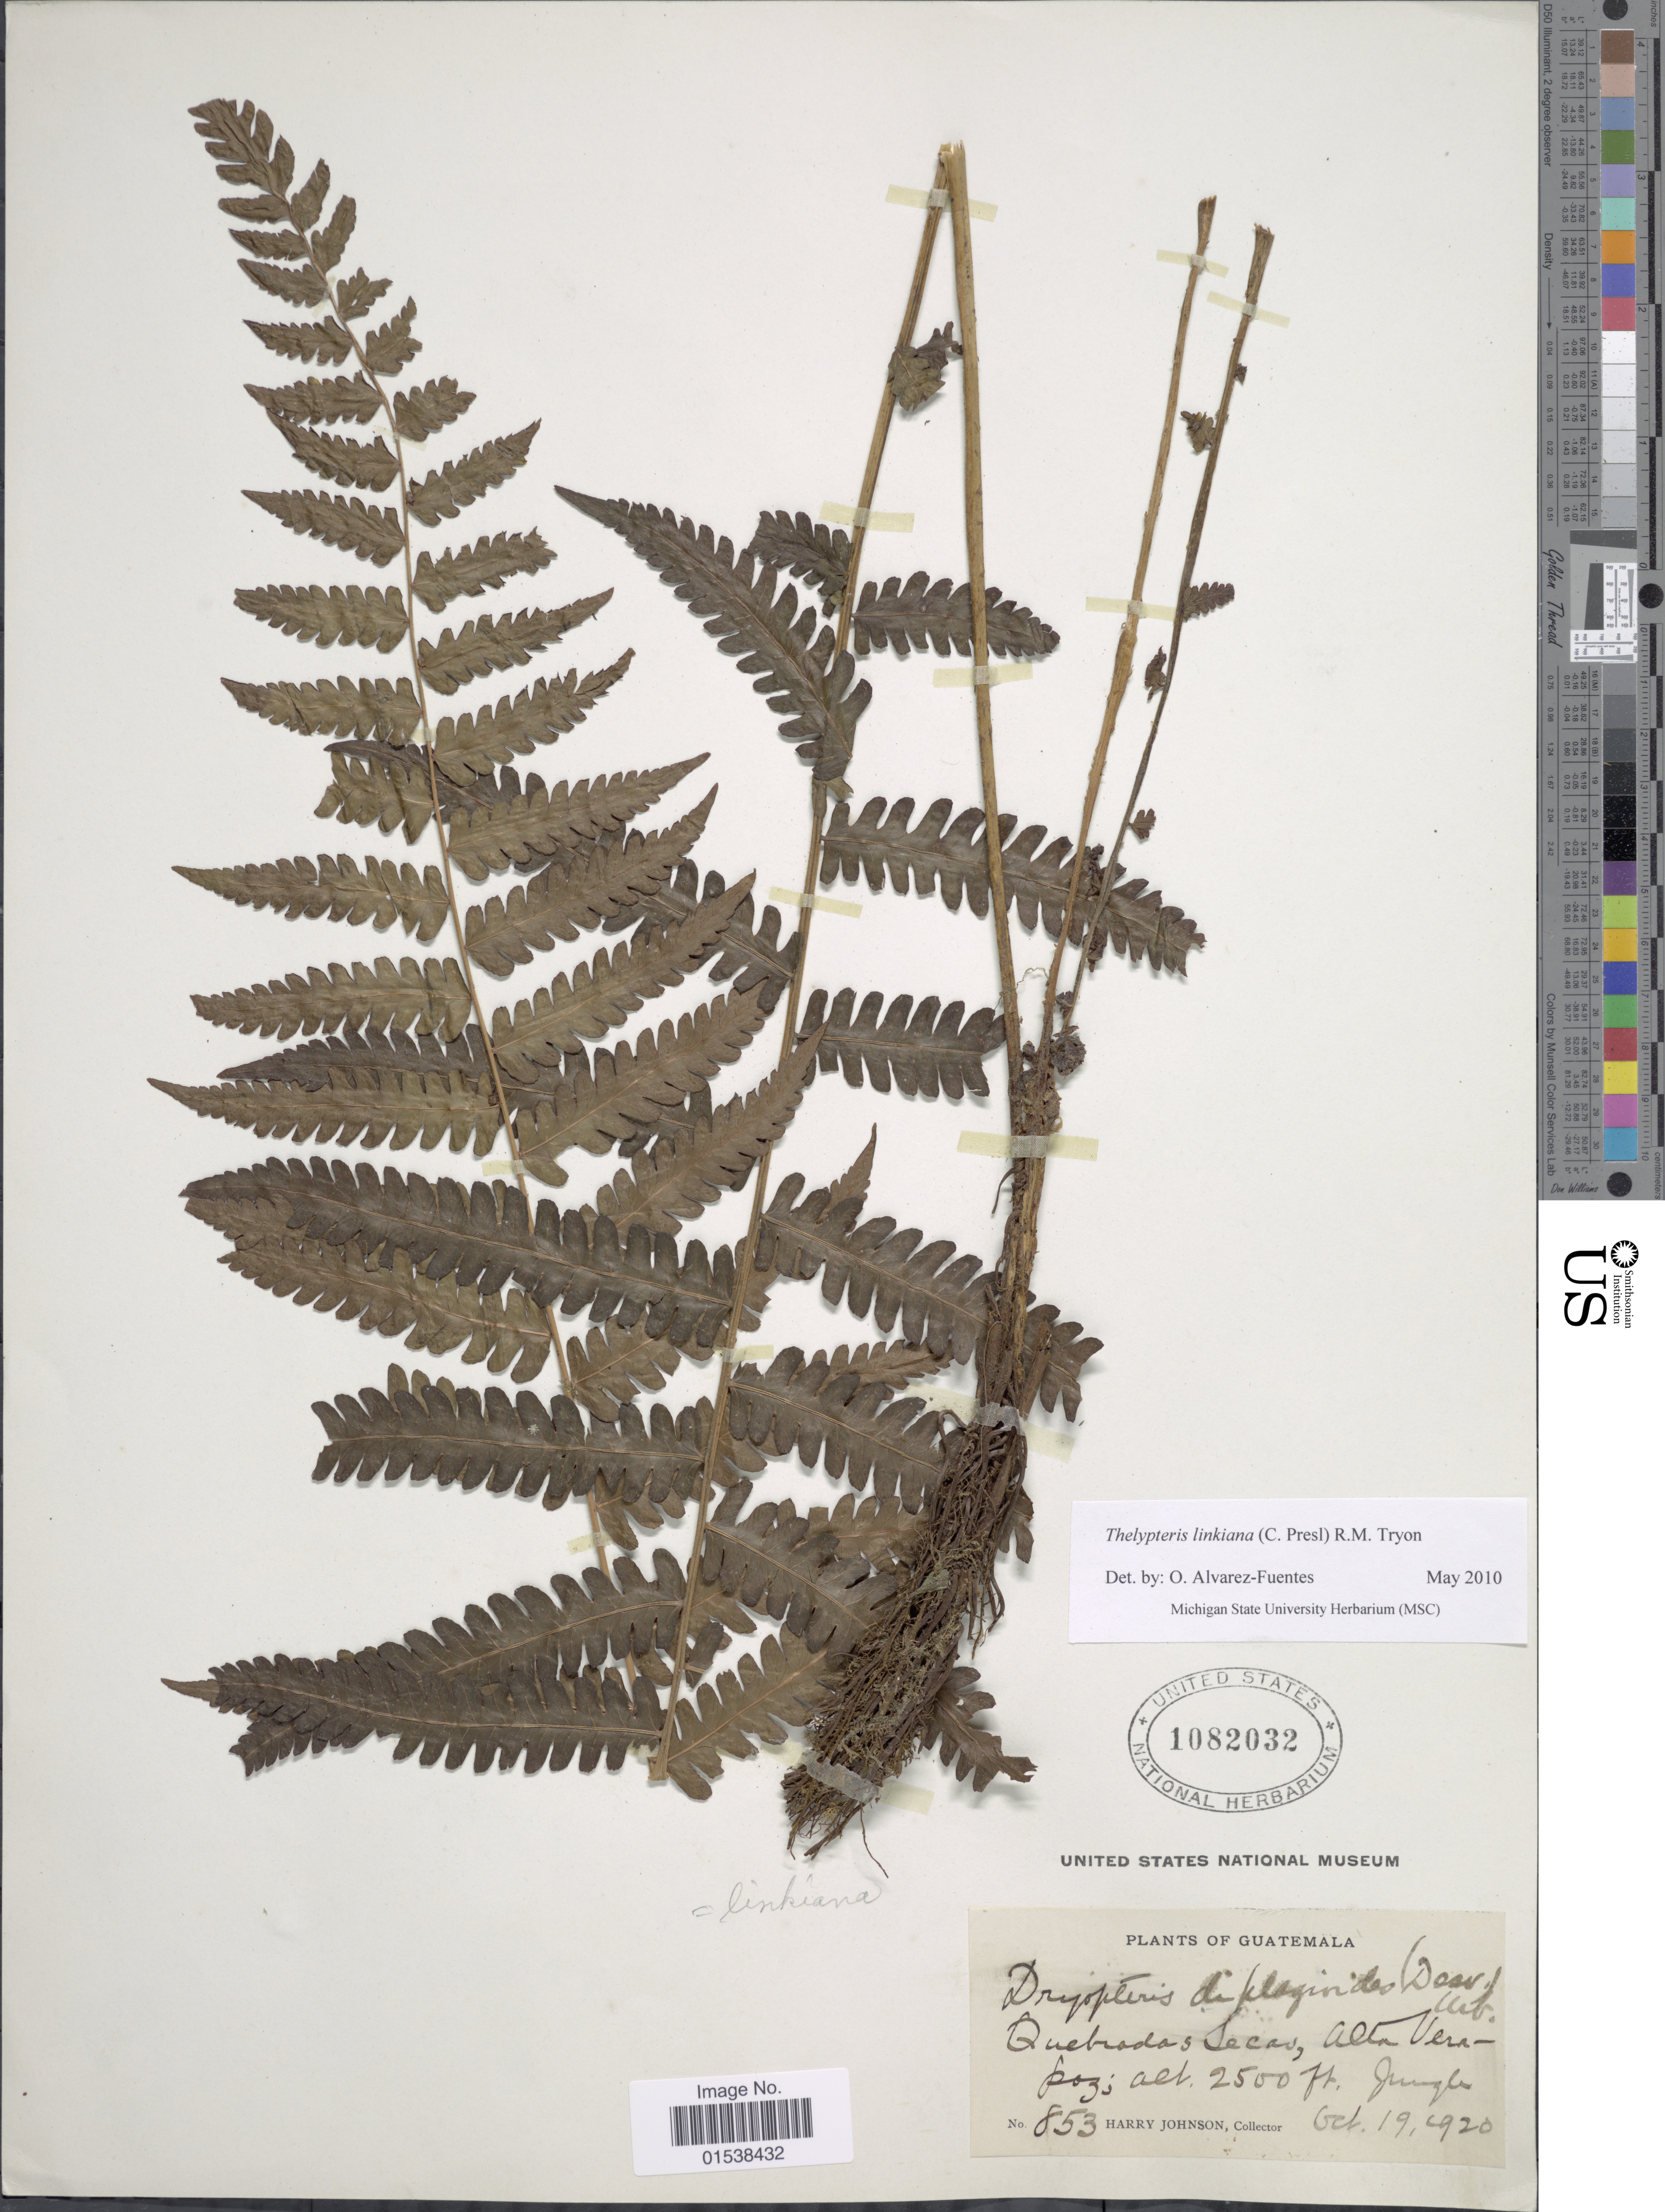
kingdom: Plantae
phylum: Tracheophyta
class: Polypodiopsida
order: Polypodiales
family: Thelypteridaceae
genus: Amauropelta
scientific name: Amauropelta linkiana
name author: (C. Presl) Pic. Serm.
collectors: H. Johnson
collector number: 853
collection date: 1920-10-19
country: Guatemala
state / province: Alta Verapaz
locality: Quebradas Secas, Alta Verapaz, jungle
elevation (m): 762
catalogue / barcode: US 1082032